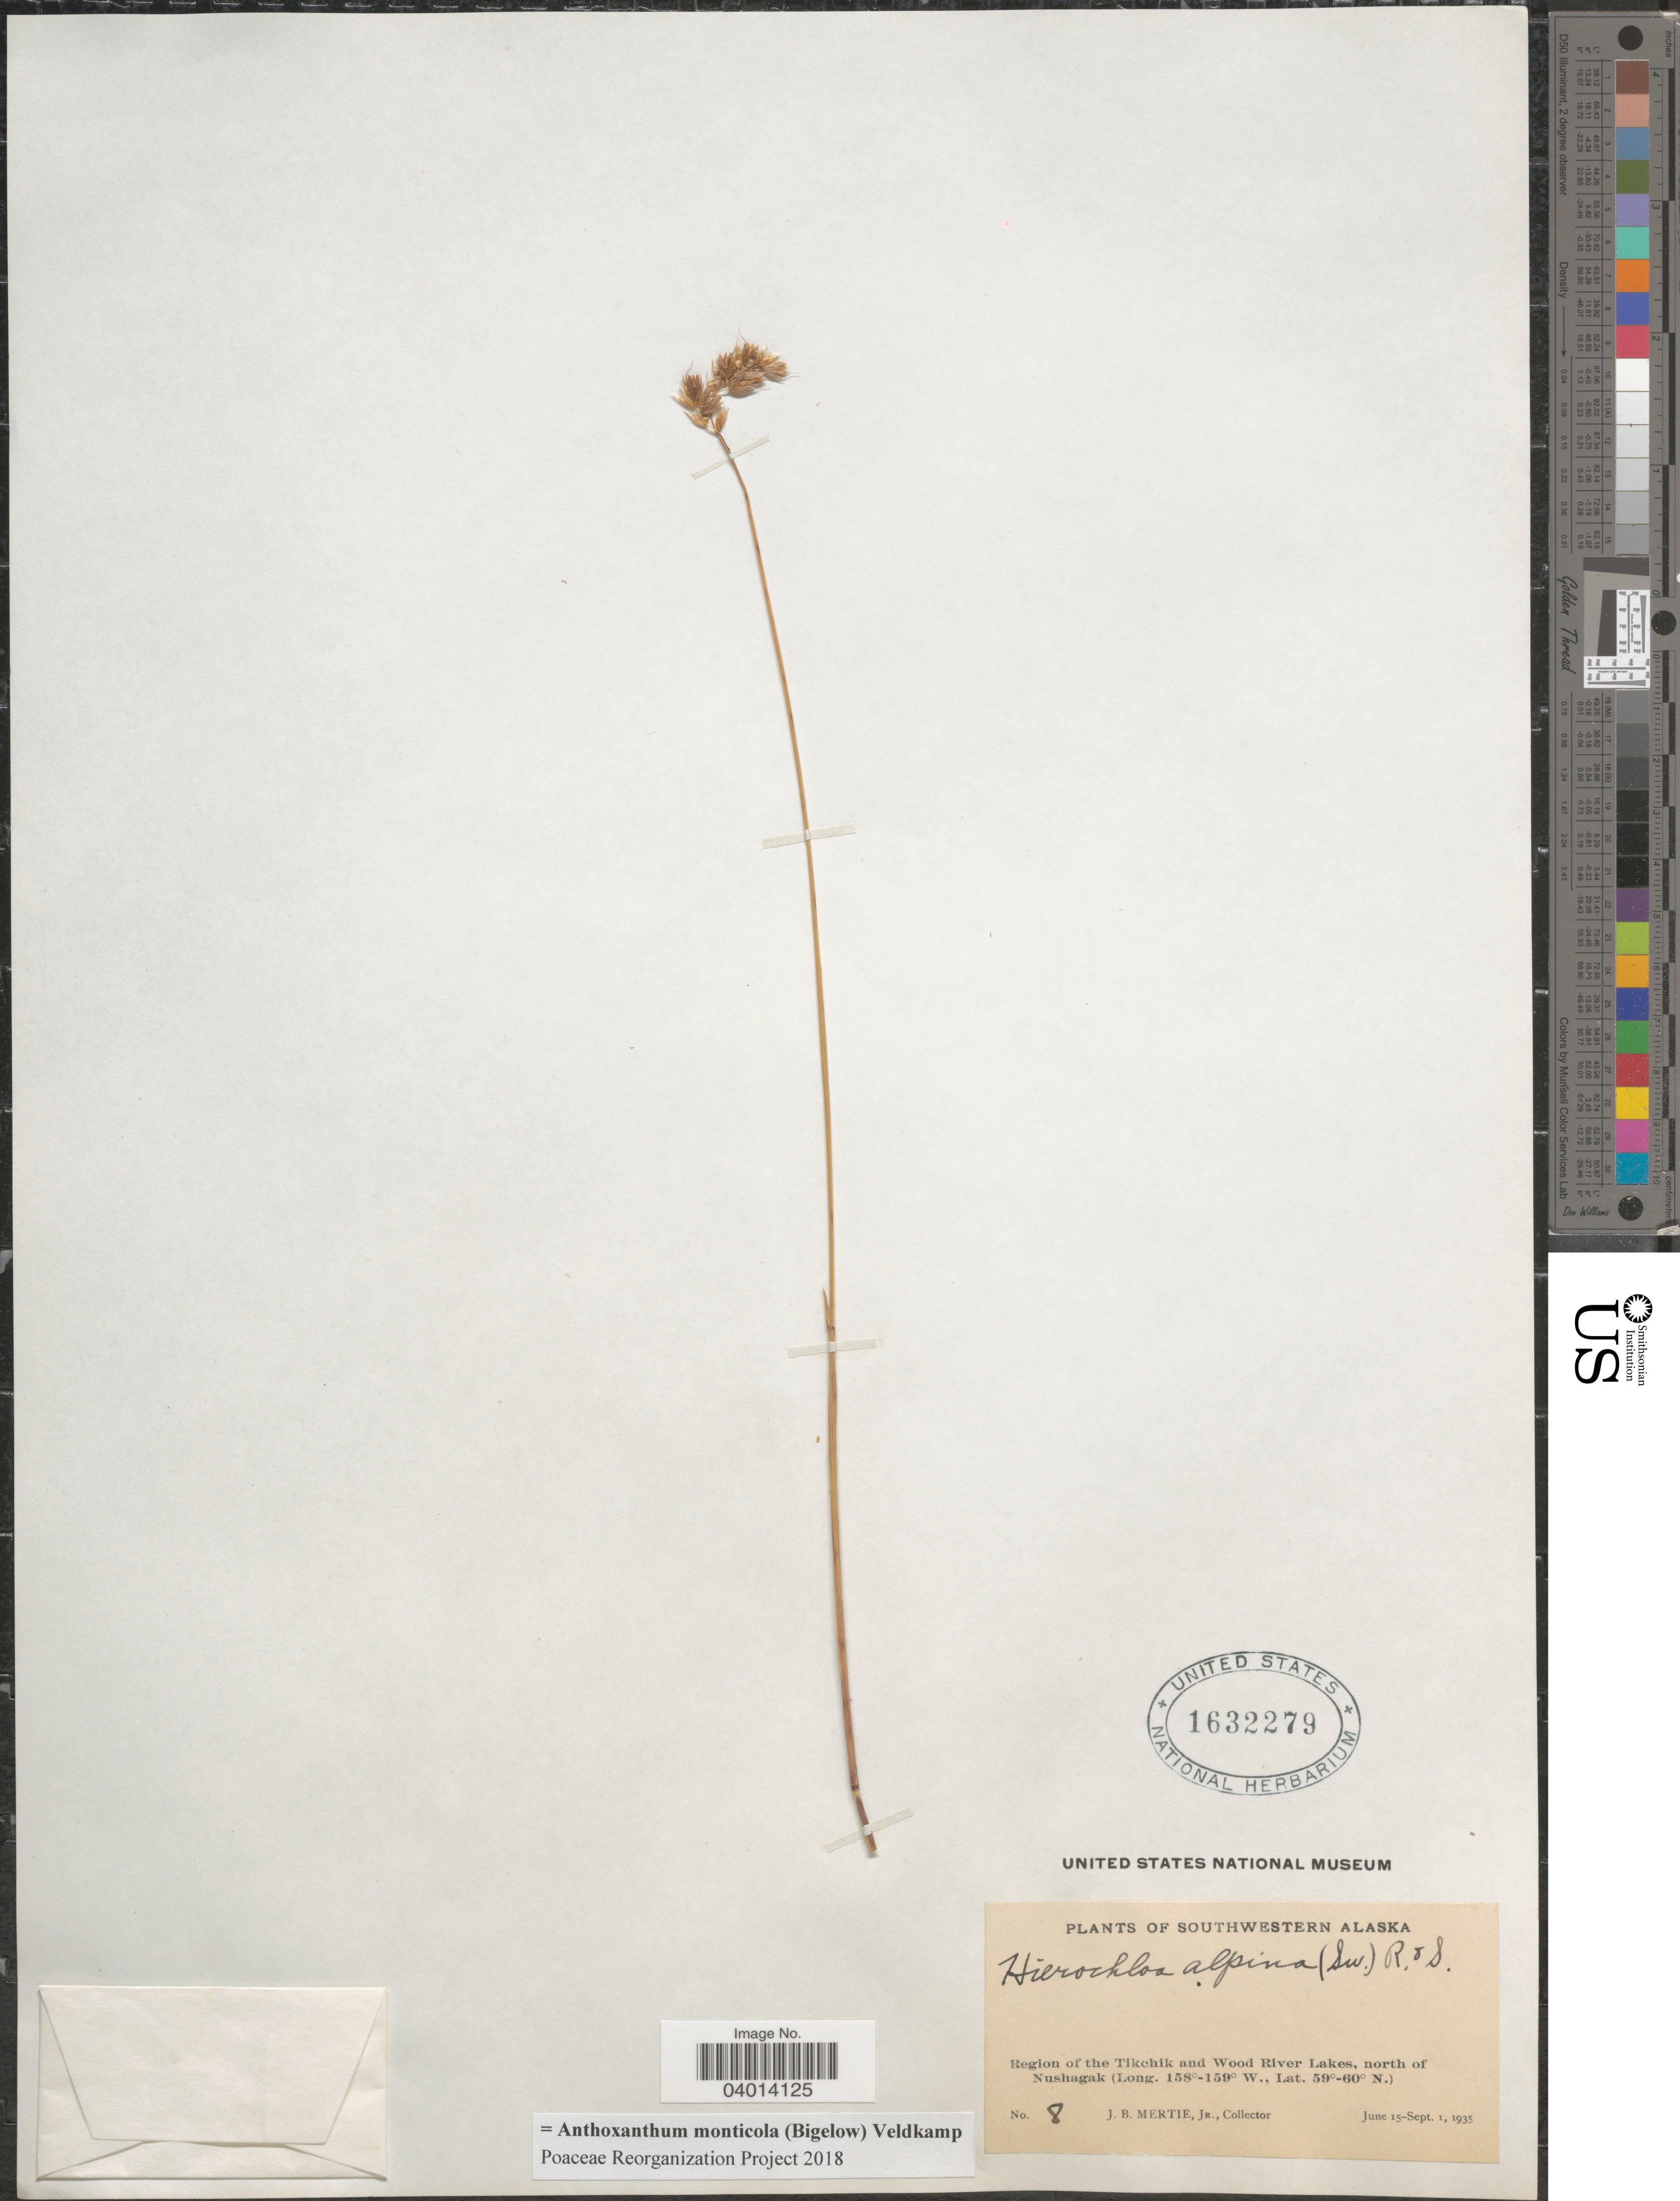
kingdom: Plantae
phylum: Tracheophyta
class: Liliopsida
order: Poales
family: Poaceae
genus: Anthoxanthum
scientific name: Anthoxanthum monticola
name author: (Bigelow) Veldkamp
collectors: J. Mertie Jr.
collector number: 8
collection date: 1935-06-15/1935-09-01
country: United States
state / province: Alaska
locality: Southwestern Alaska. Region of the Tikchik and Wood River Lakes, north of Nushagak.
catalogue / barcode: US 1632279